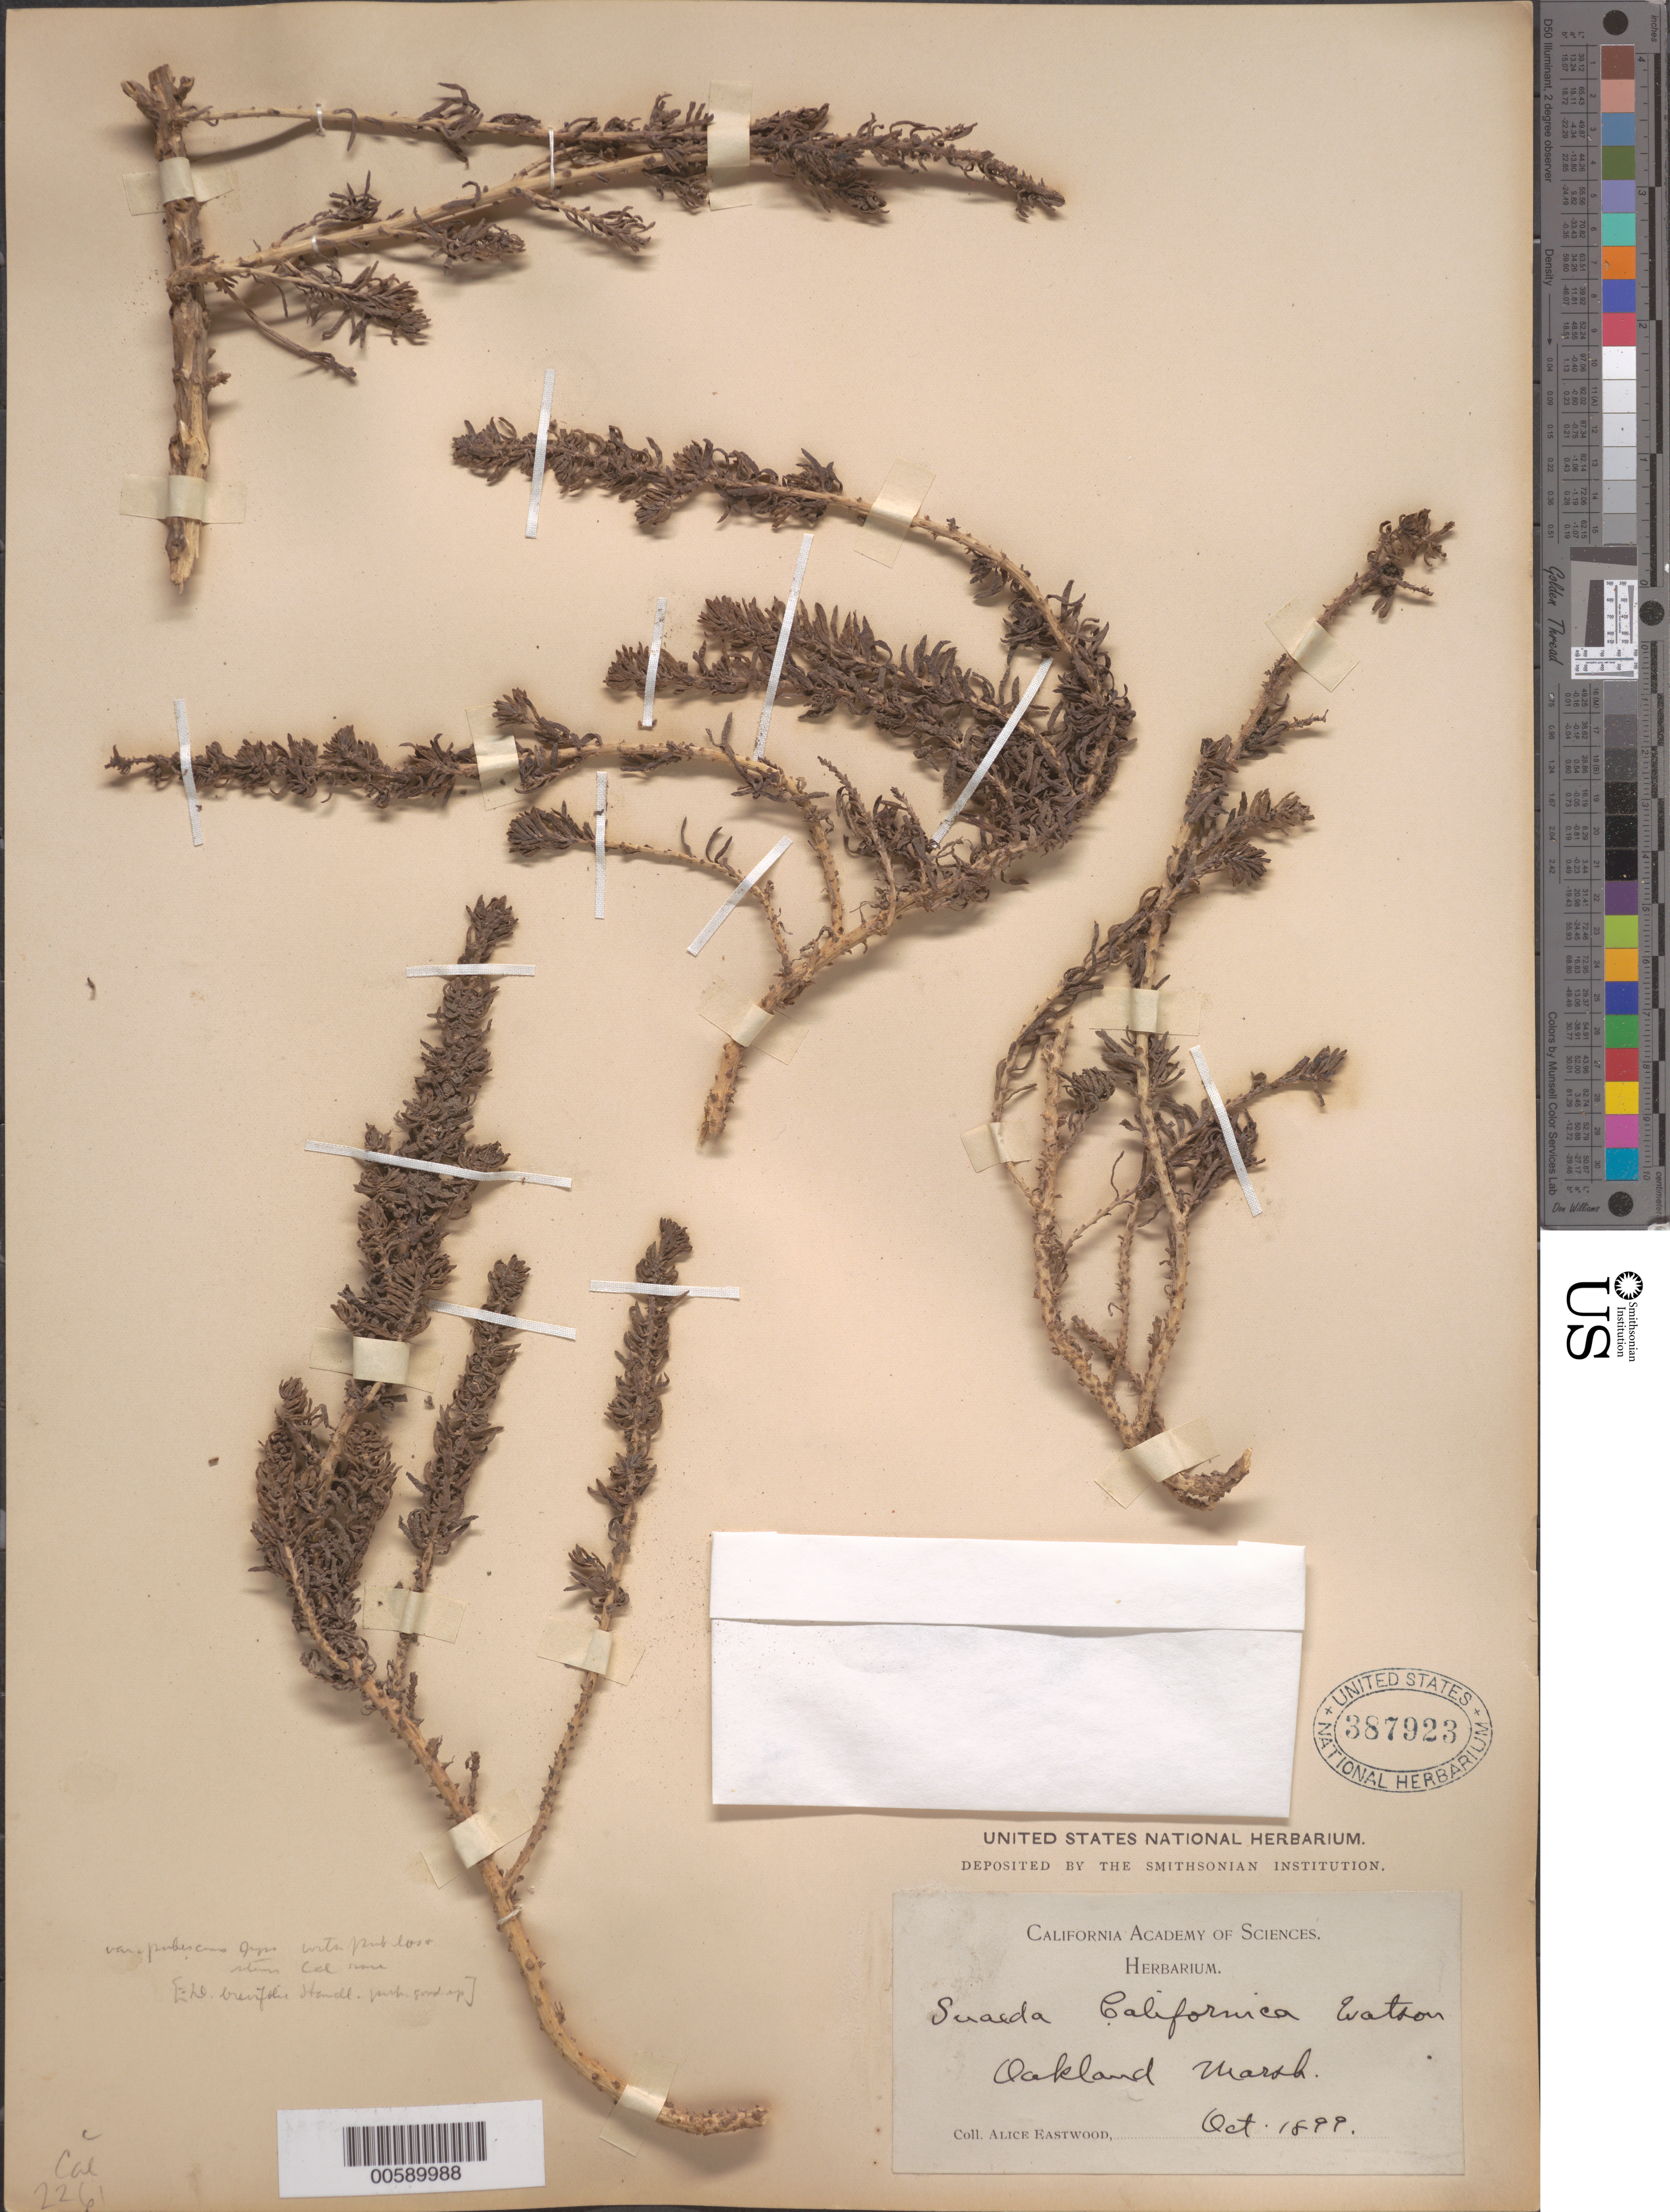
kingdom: Plantae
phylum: Tracheophyta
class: Magnoliopsida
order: Caryophyllales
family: Amaranthaceae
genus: Suaeda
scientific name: Suaeda californica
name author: S. Watson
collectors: A. Eastwood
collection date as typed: Oct 1899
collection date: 1899-10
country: United States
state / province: California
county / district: Alameda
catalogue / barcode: US 387923